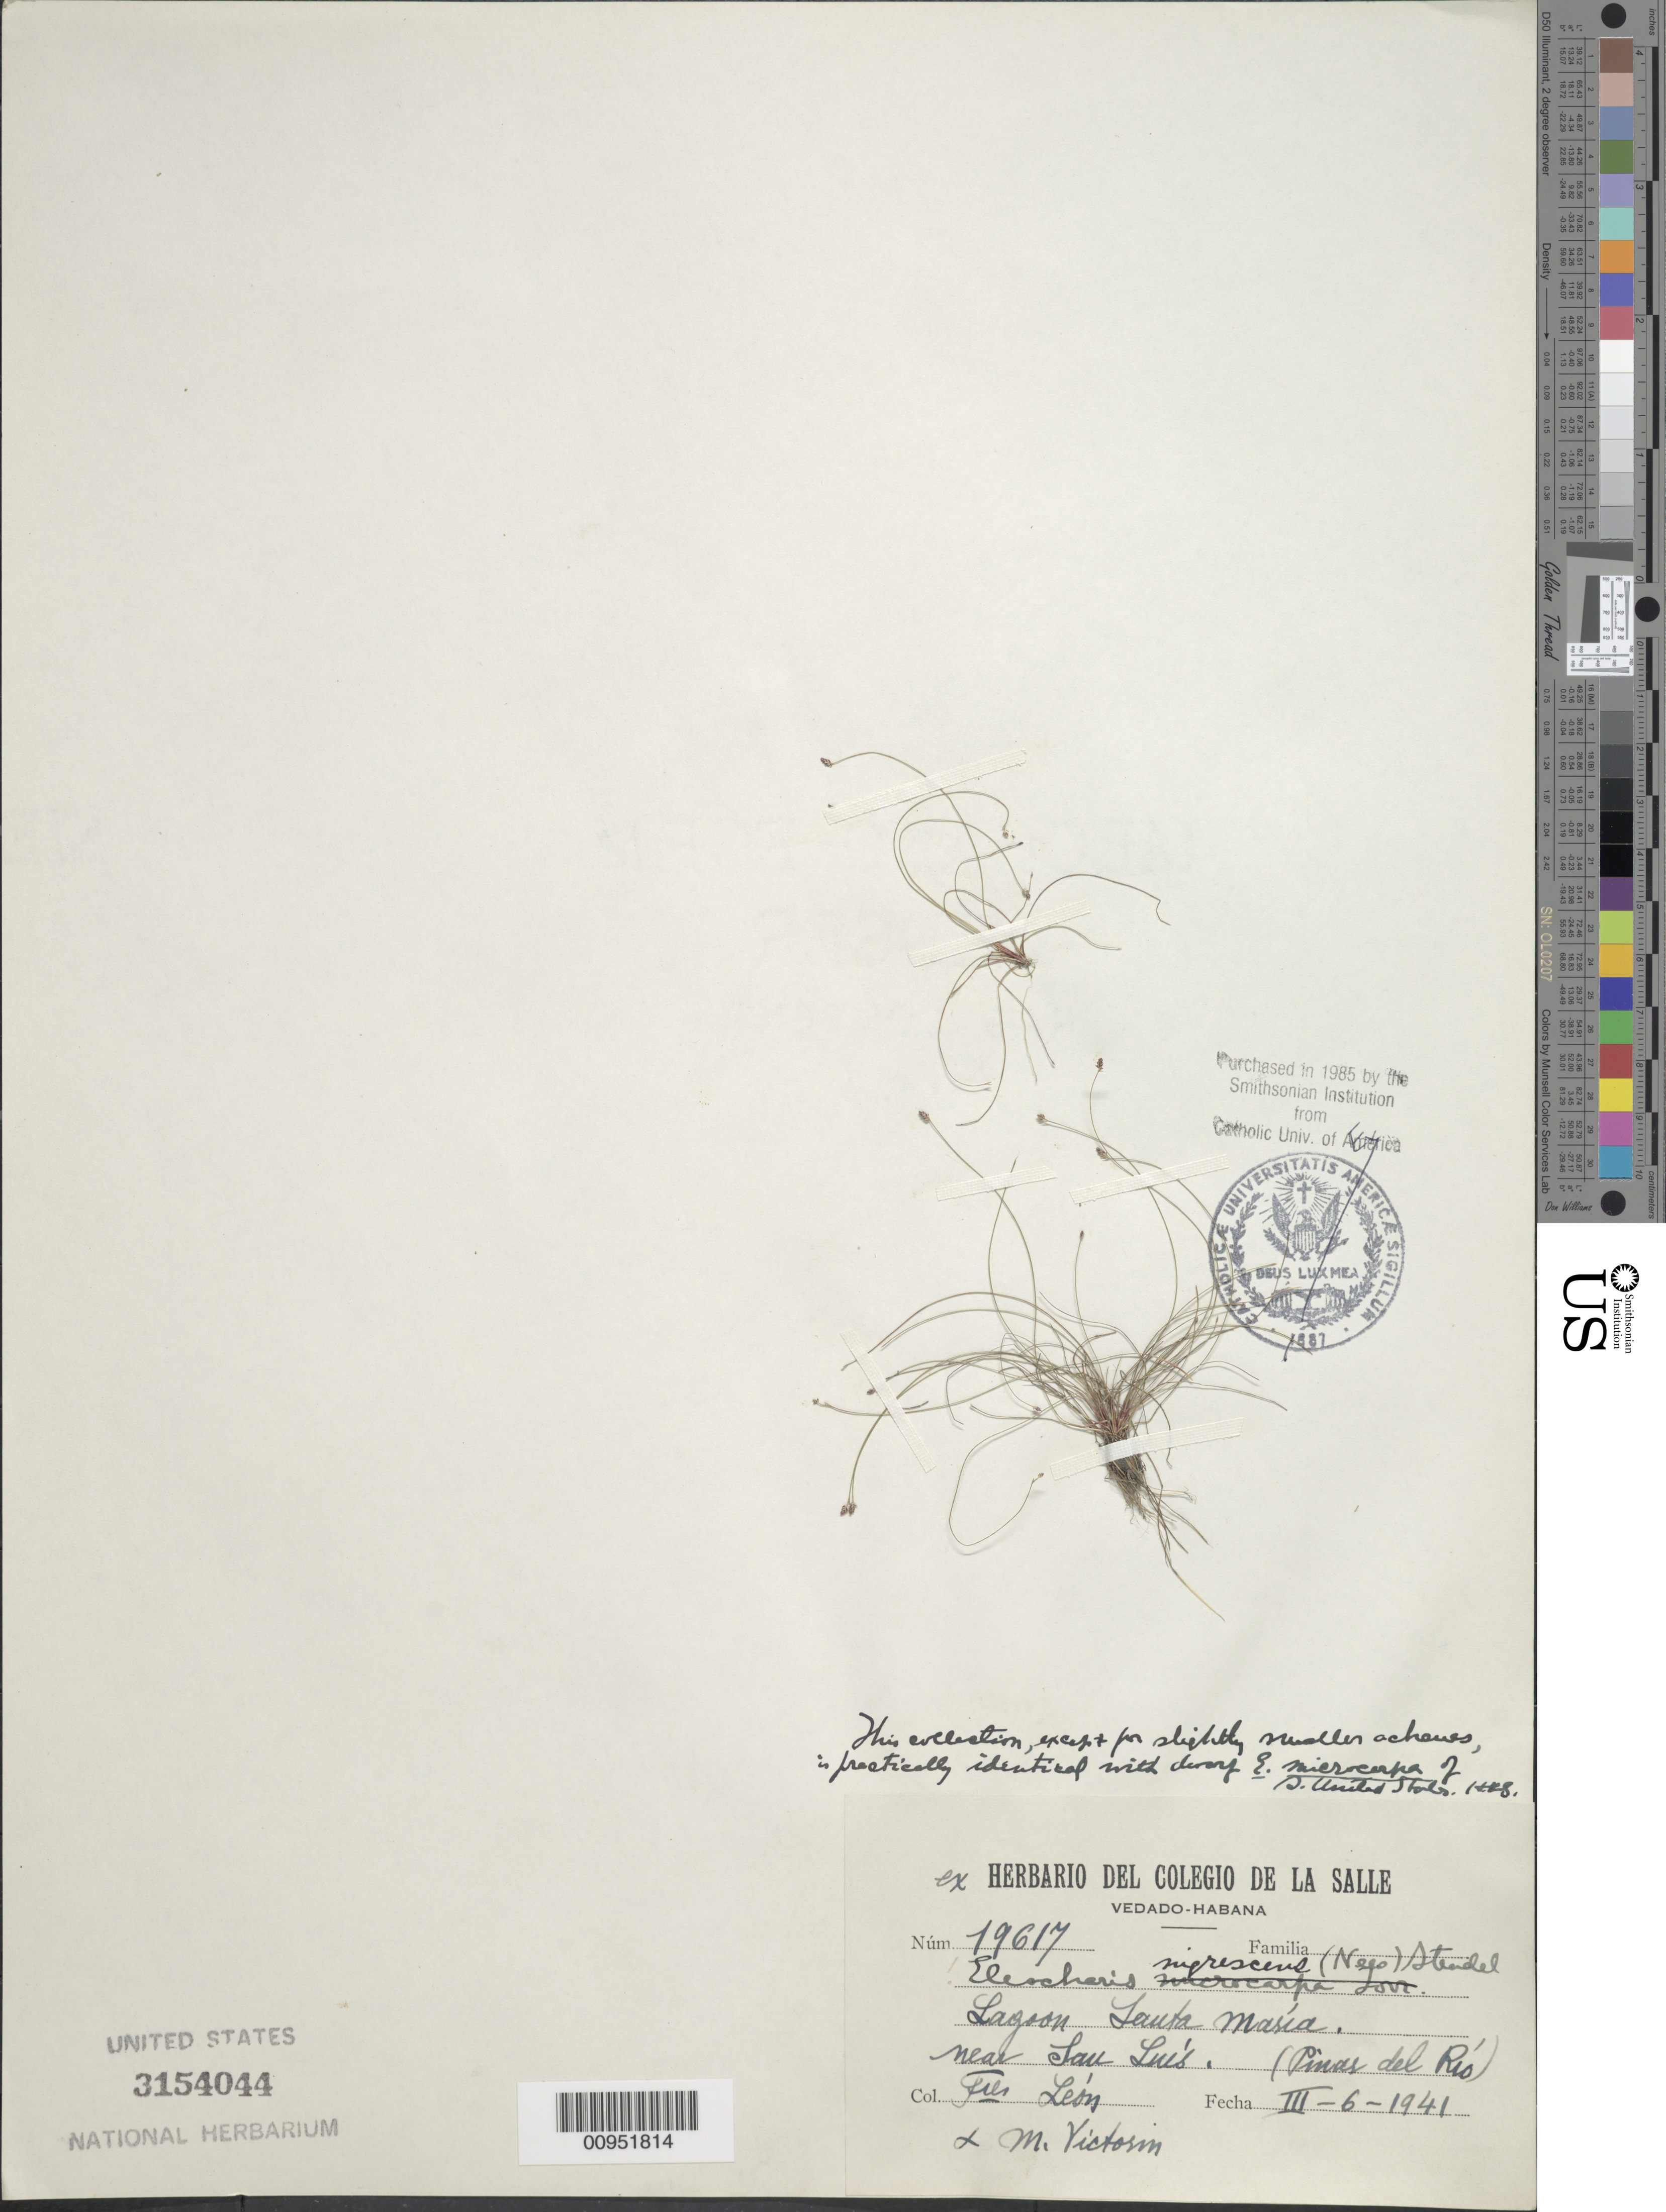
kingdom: Plantae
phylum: Tracheophyta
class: Liliopsida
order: Poales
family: Cyperaceae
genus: Eleocharis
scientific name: Eleocharis nigrescens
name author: (Nees) Kunth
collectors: Bro. León & F. Victorin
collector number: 19617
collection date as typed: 06 Mar 1941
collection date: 1941-03-06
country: Cuba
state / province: Pinar del Rio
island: Cuba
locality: Lagoon Santa María, near San Luis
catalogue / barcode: US 3154044